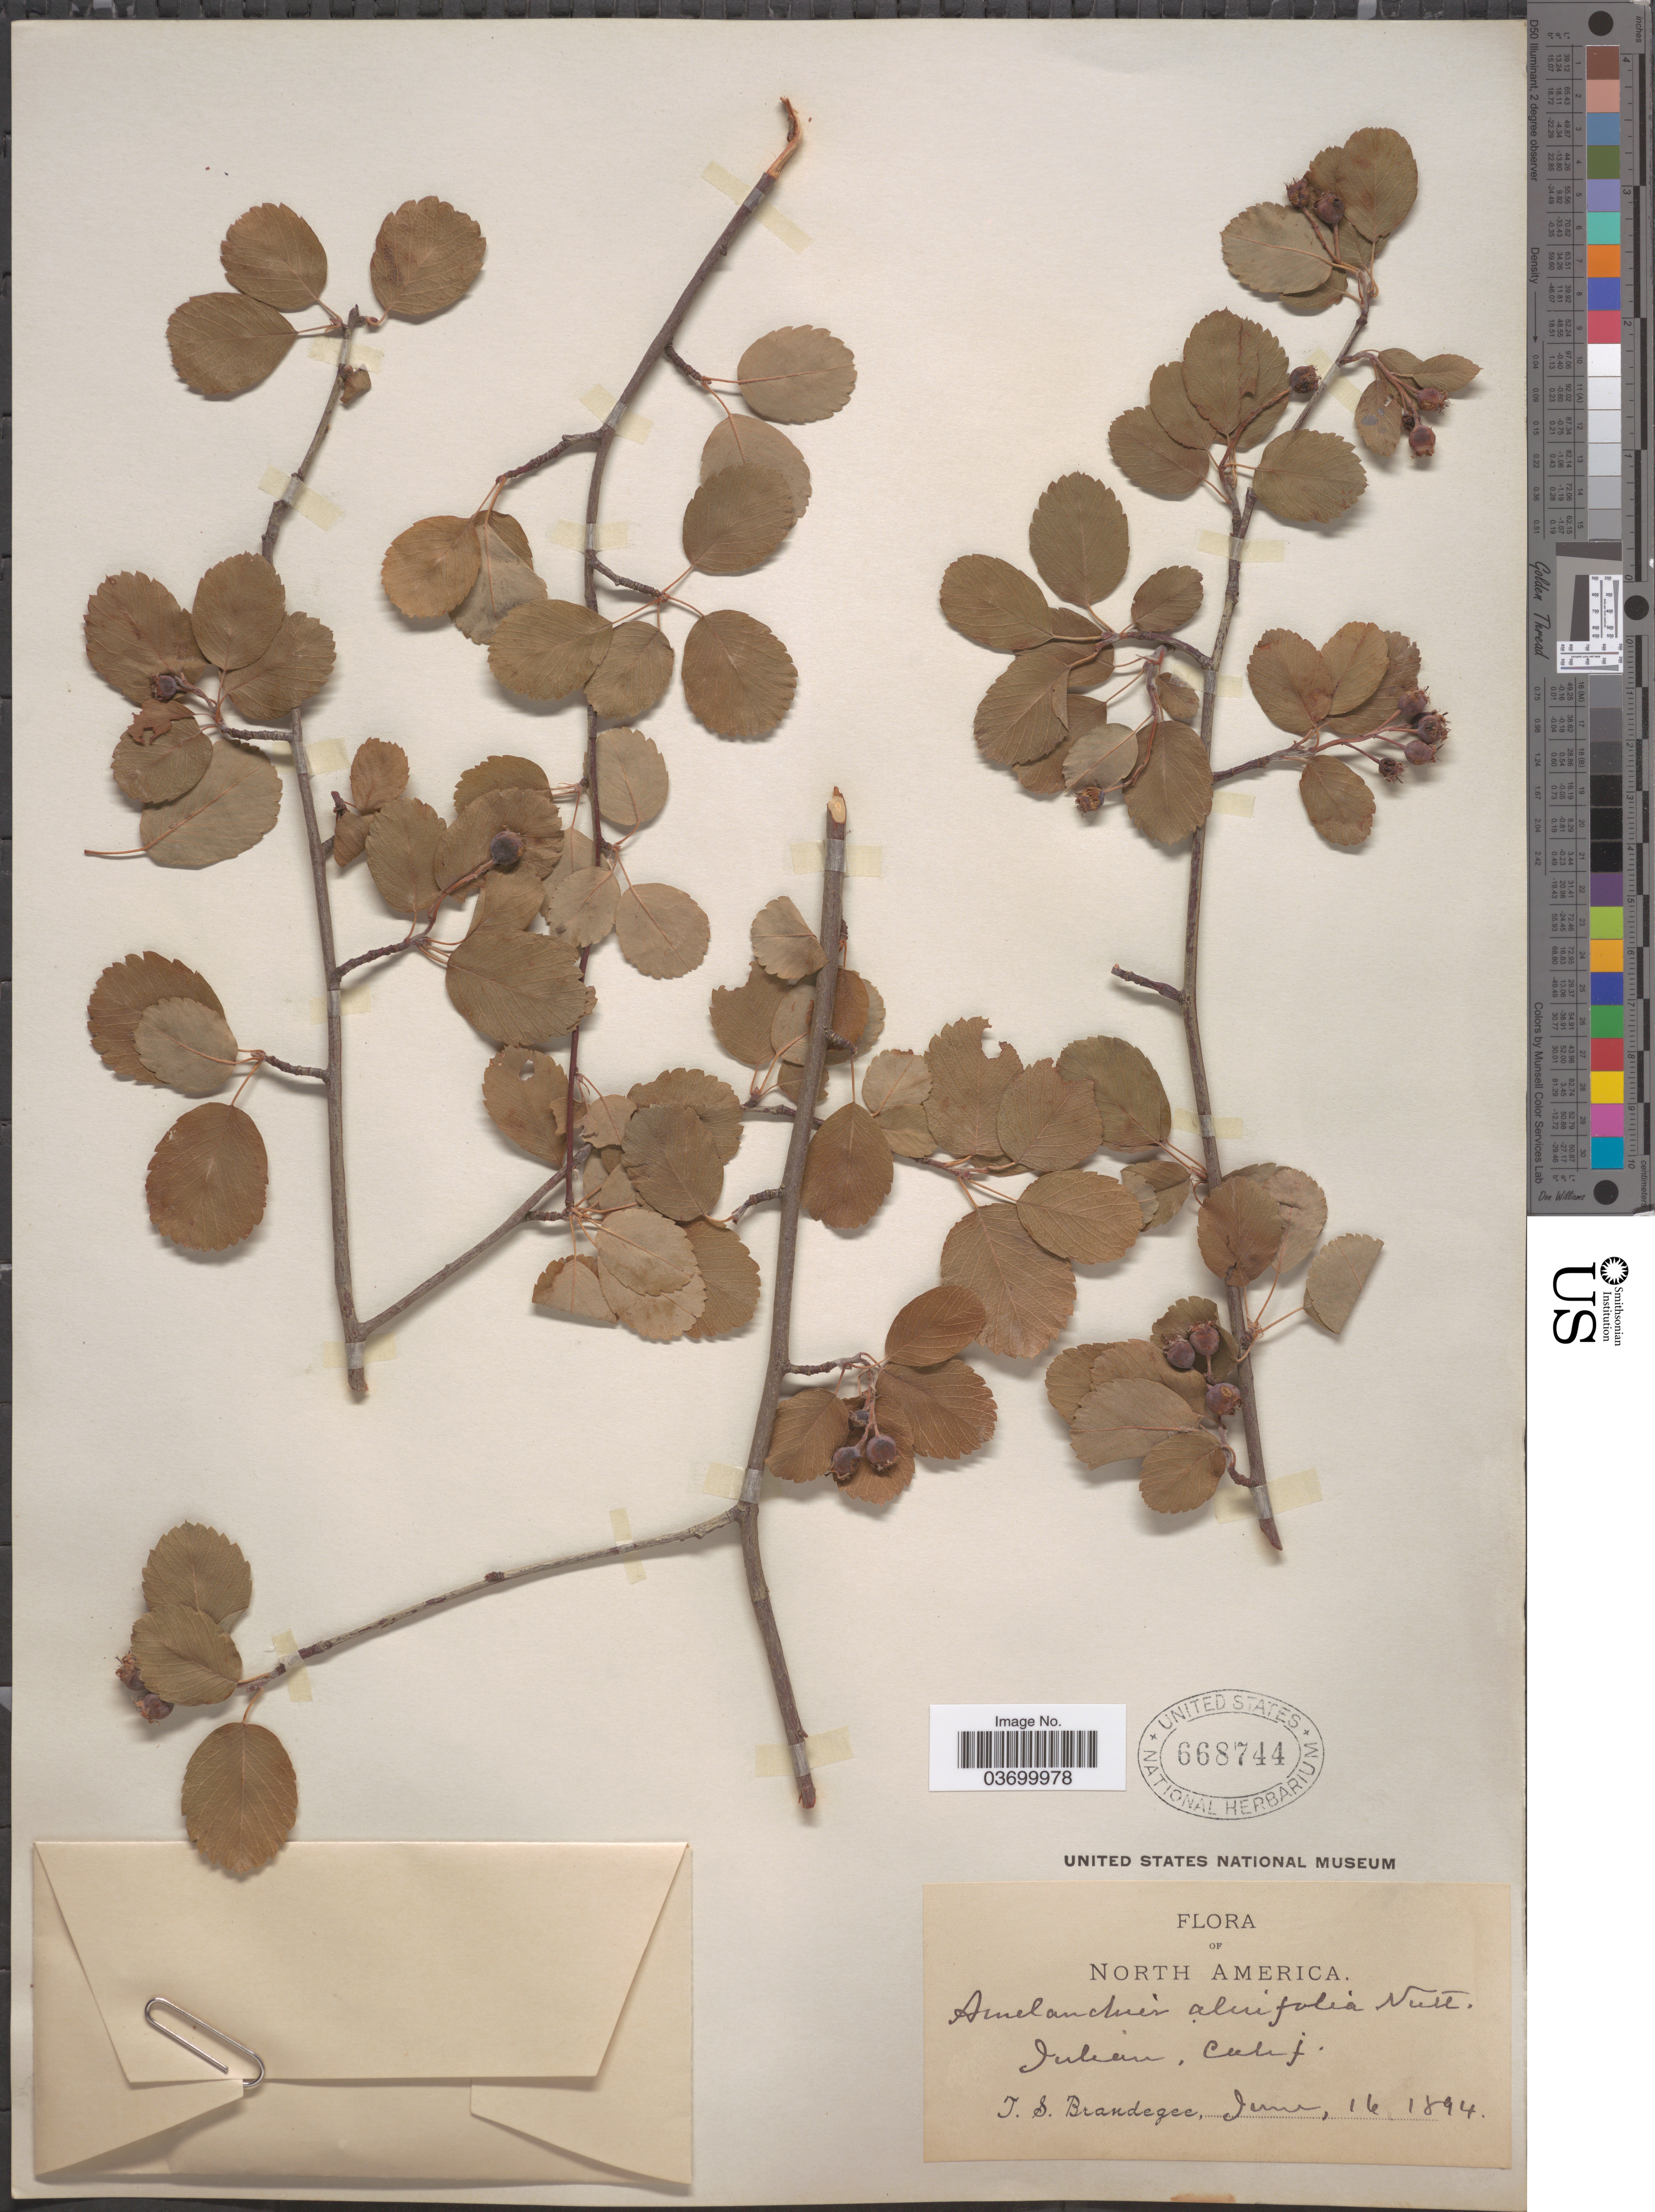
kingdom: Plantae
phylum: Tracheophyta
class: Magnoliopsida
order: Rosales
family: Rosaceae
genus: Amelanchier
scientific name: Amelanchier alnifolia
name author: (Nutt.) Nutt. ex M. Roem.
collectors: J. S. Brandegee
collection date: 1894-06-16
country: United States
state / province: California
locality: Julian.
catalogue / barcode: US 668744